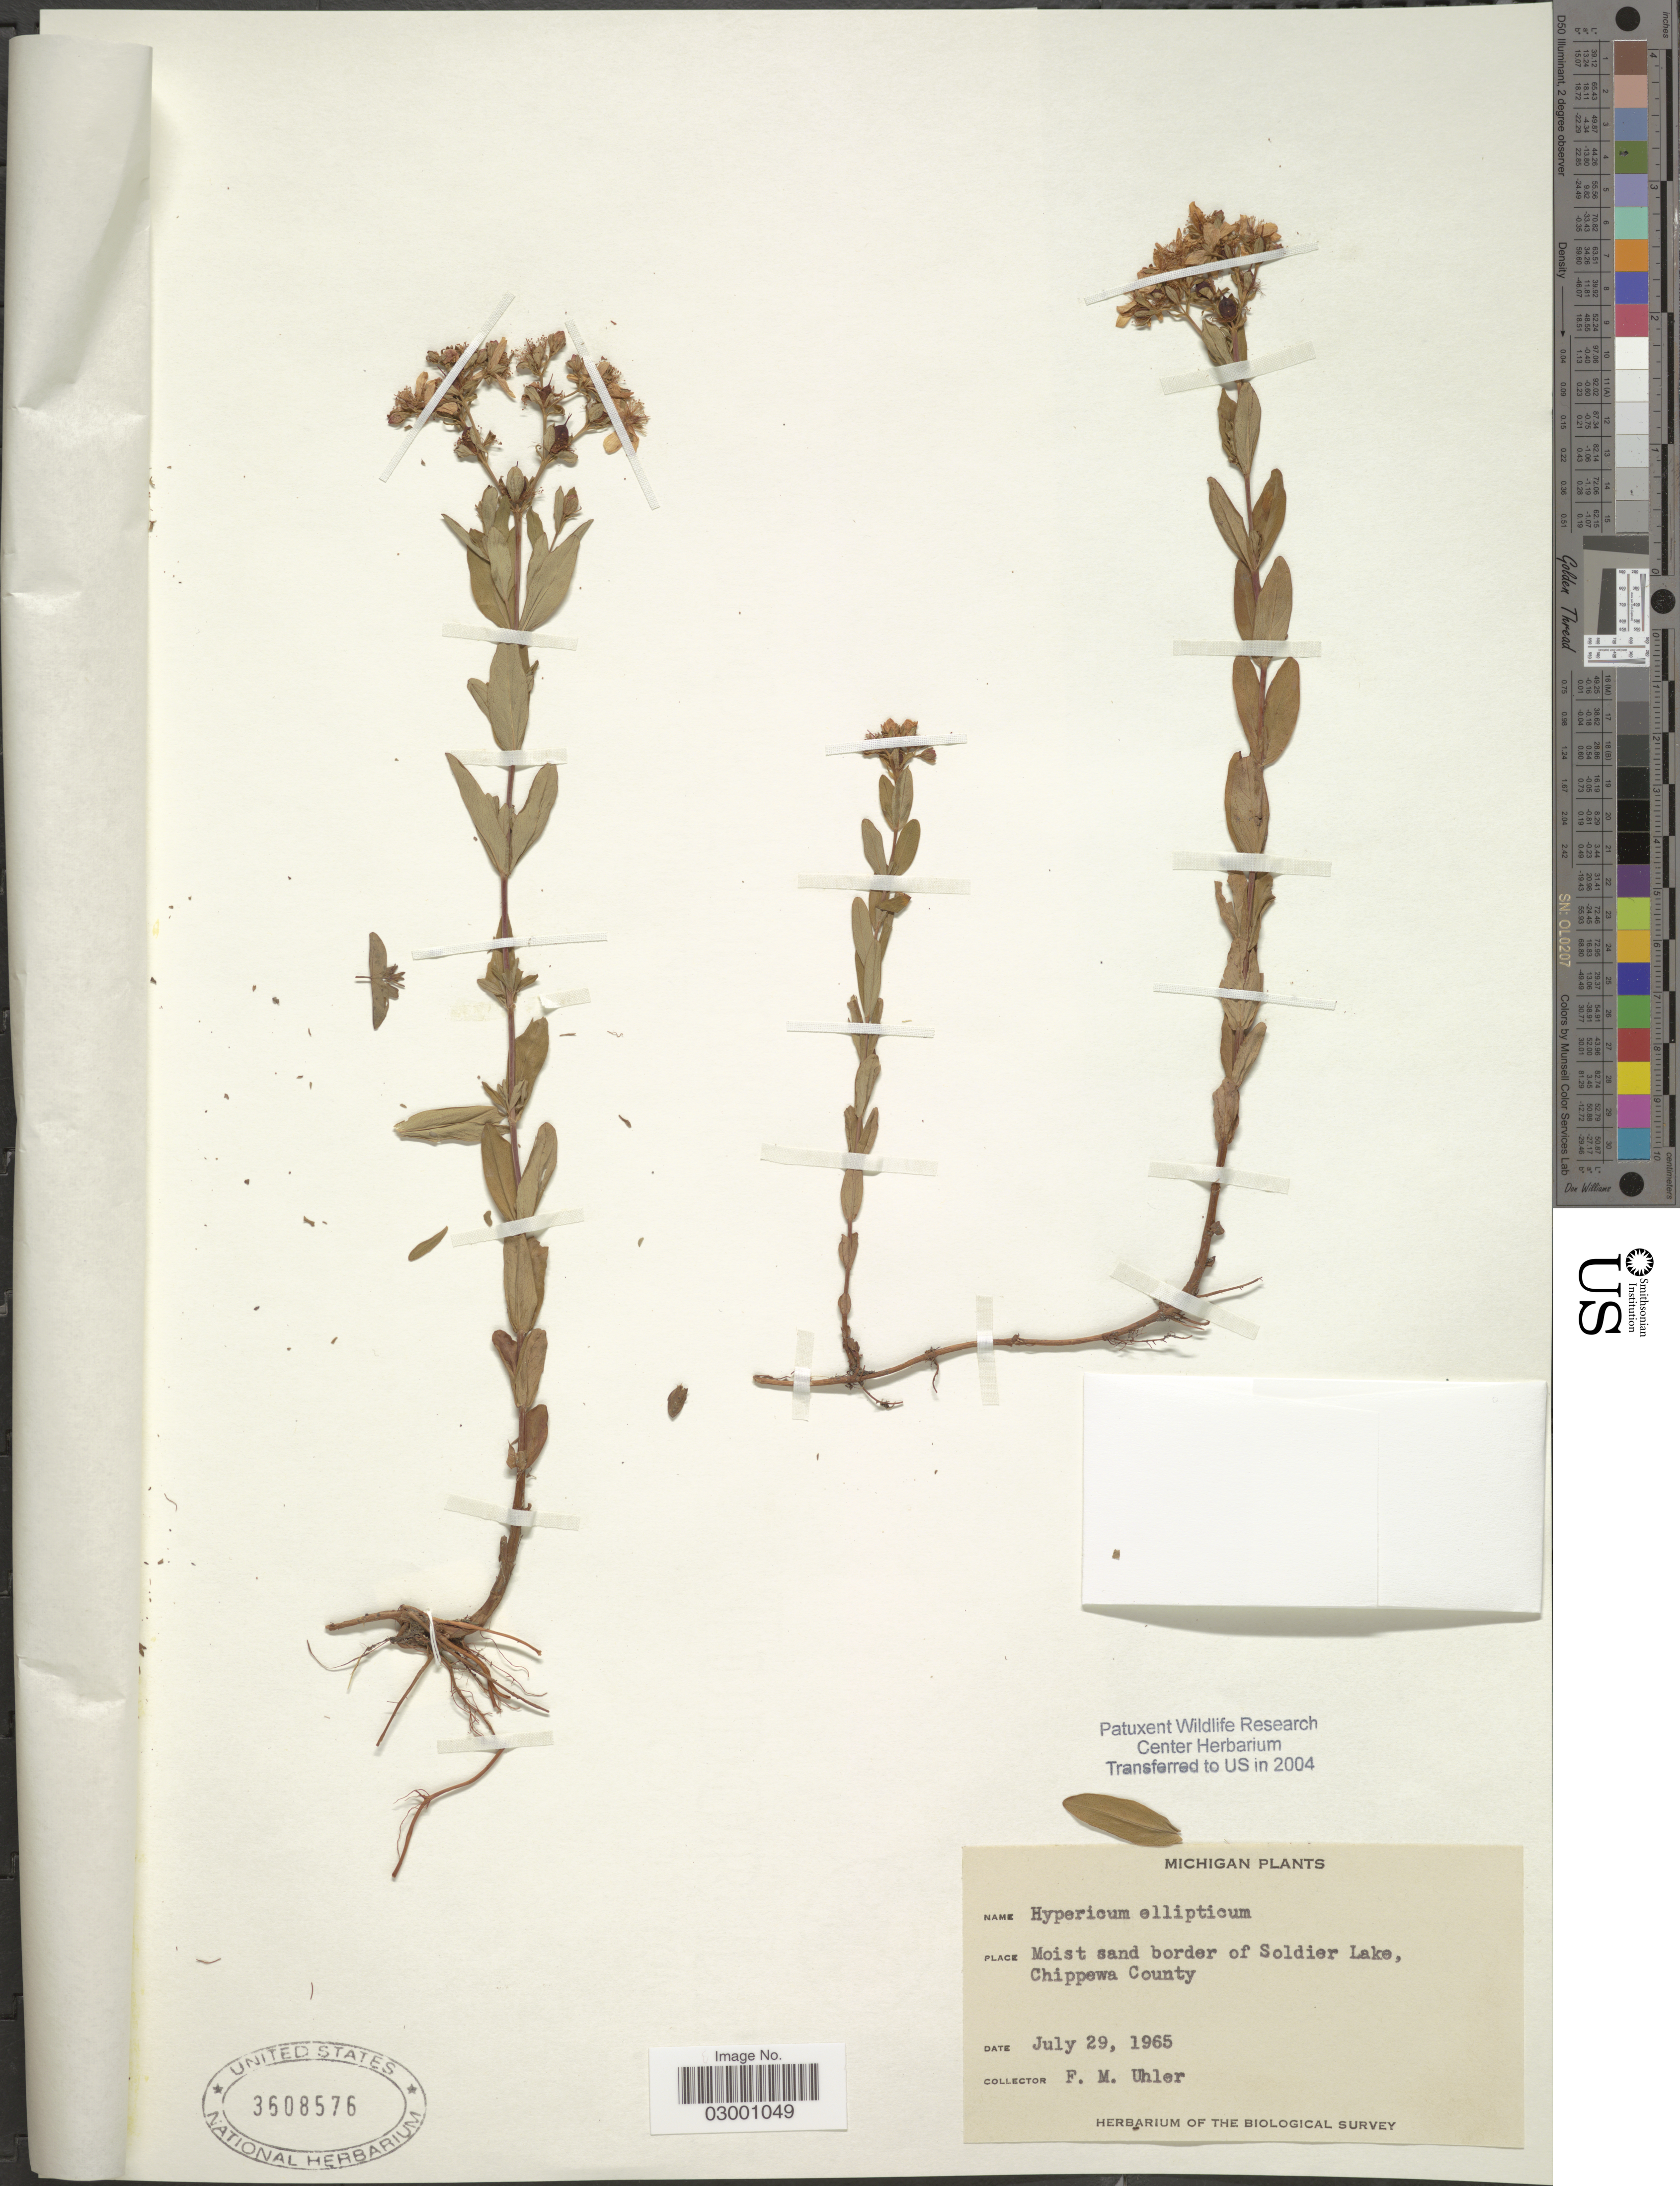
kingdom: Plantae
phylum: Tracheophyta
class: Magnoliopsida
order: Malpighiales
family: Hypericaceae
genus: Hypericum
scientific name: Hypericum ellipticum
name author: Hook.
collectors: F. M. Uhler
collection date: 1965-07-29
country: United States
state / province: Michigan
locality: Moist sand border of Soldier Lake, Chippewa County.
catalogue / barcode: US 3608576